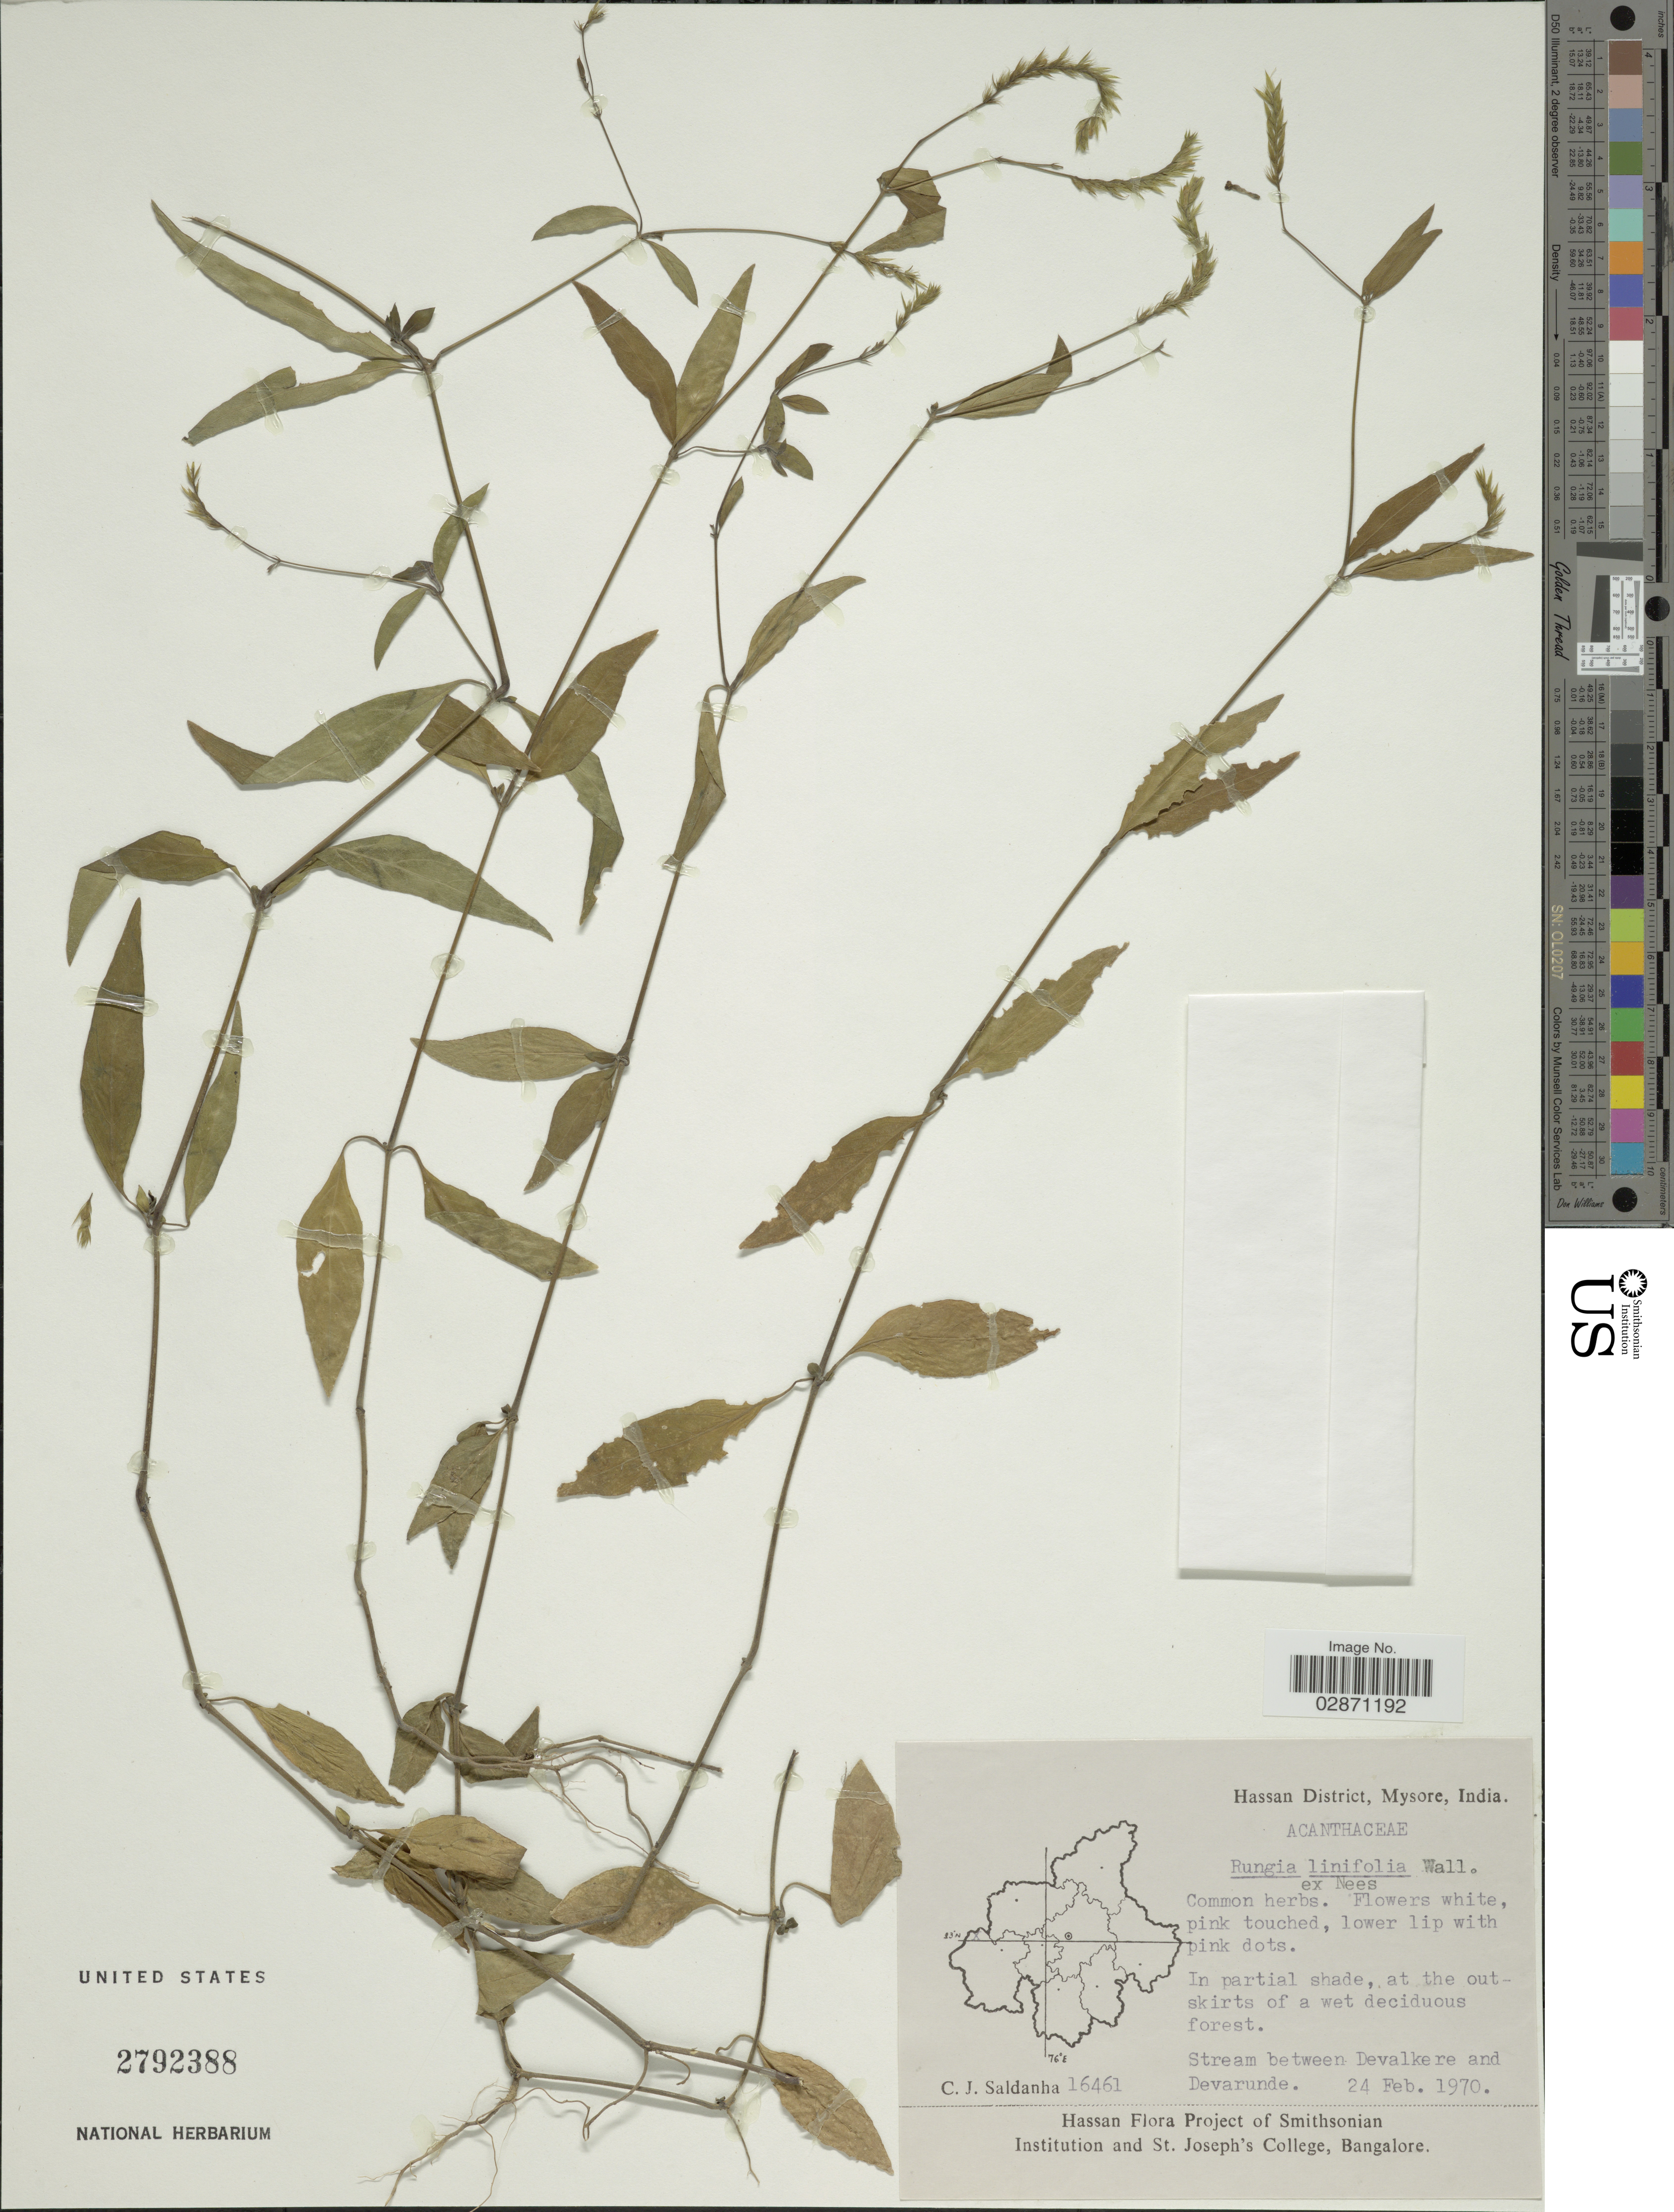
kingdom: Plantae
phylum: Tracheophyta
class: Magnoliopsida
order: Lamiales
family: Acanthaceae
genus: Rungia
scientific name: Rungia linifolia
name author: Nees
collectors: C. J. Saldanha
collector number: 16461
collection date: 1970-02-24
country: India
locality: Hassan District, Mysore. Stream between Devalkere and Devarunde.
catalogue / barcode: US 2792388